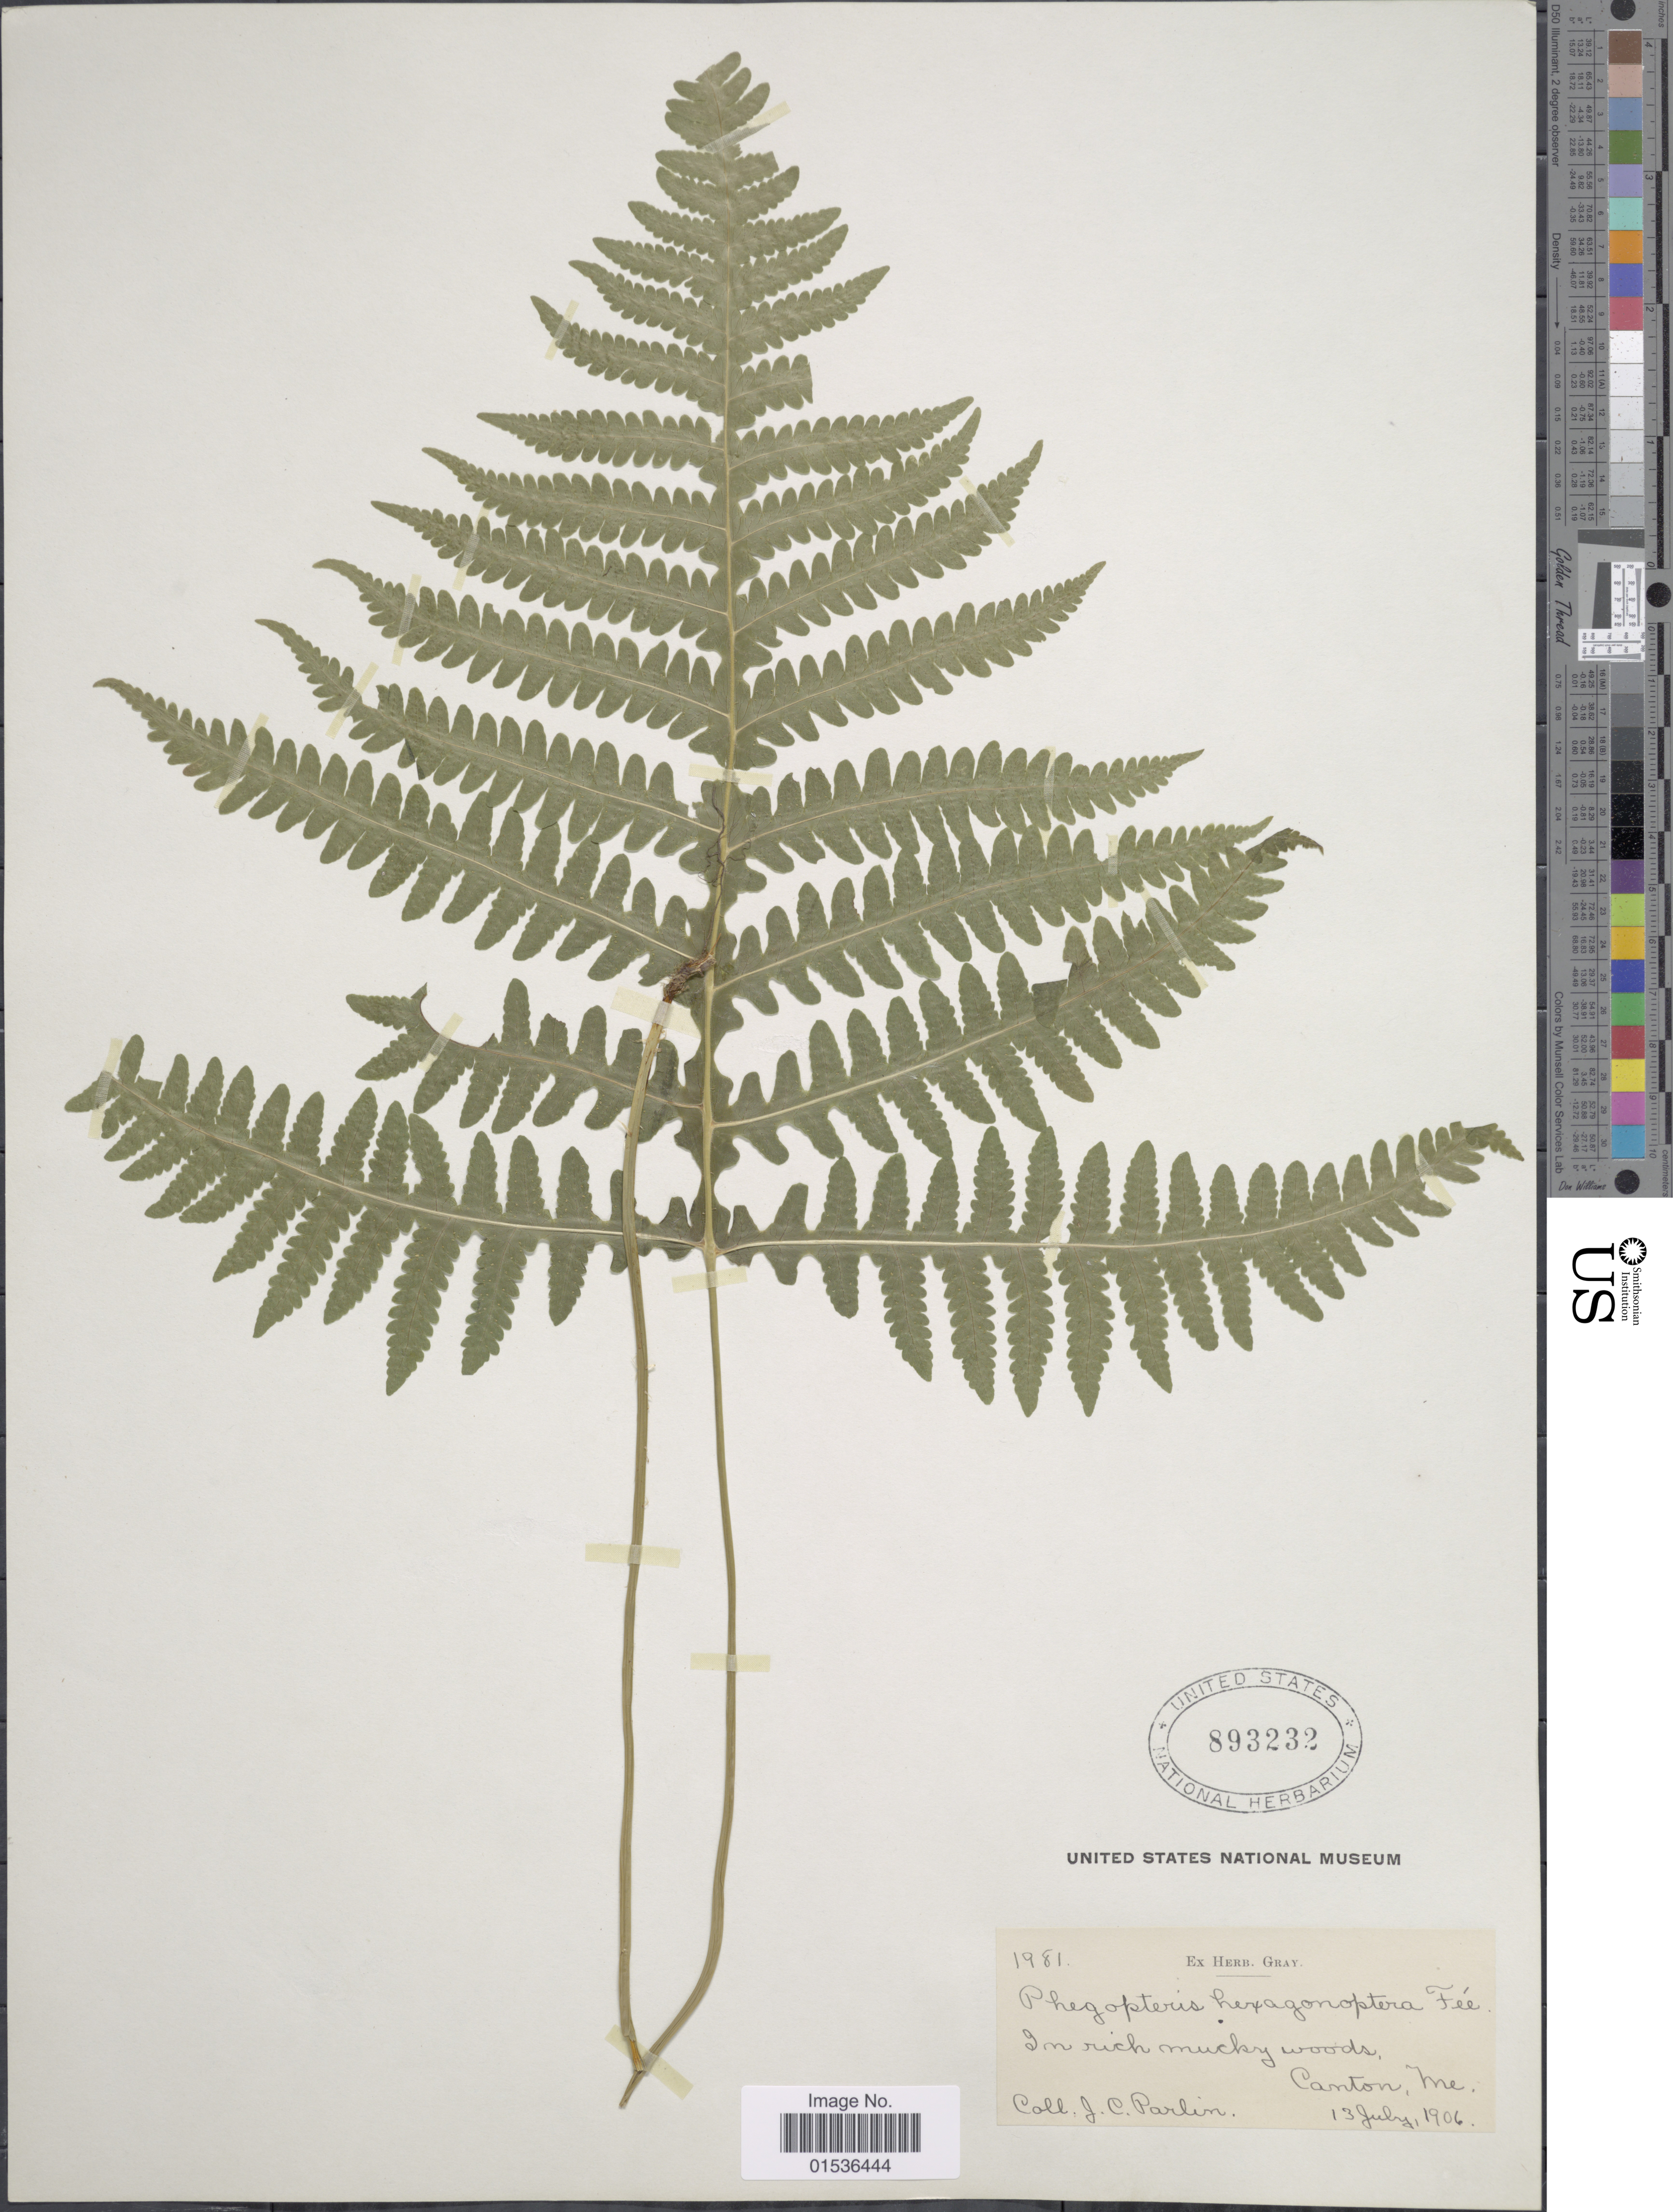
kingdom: Plantae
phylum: Tracheophyta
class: Polypodiopsida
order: Polypodiales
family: Thelypteridaceae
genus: Phegopteris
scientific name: Phegopteris hexagonoptera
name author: (Michx.) Fée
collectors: J. Parlin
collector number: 1981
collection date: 1906-07-13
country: United States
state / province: Maine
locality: Canton, Me.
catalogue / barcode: US 893232